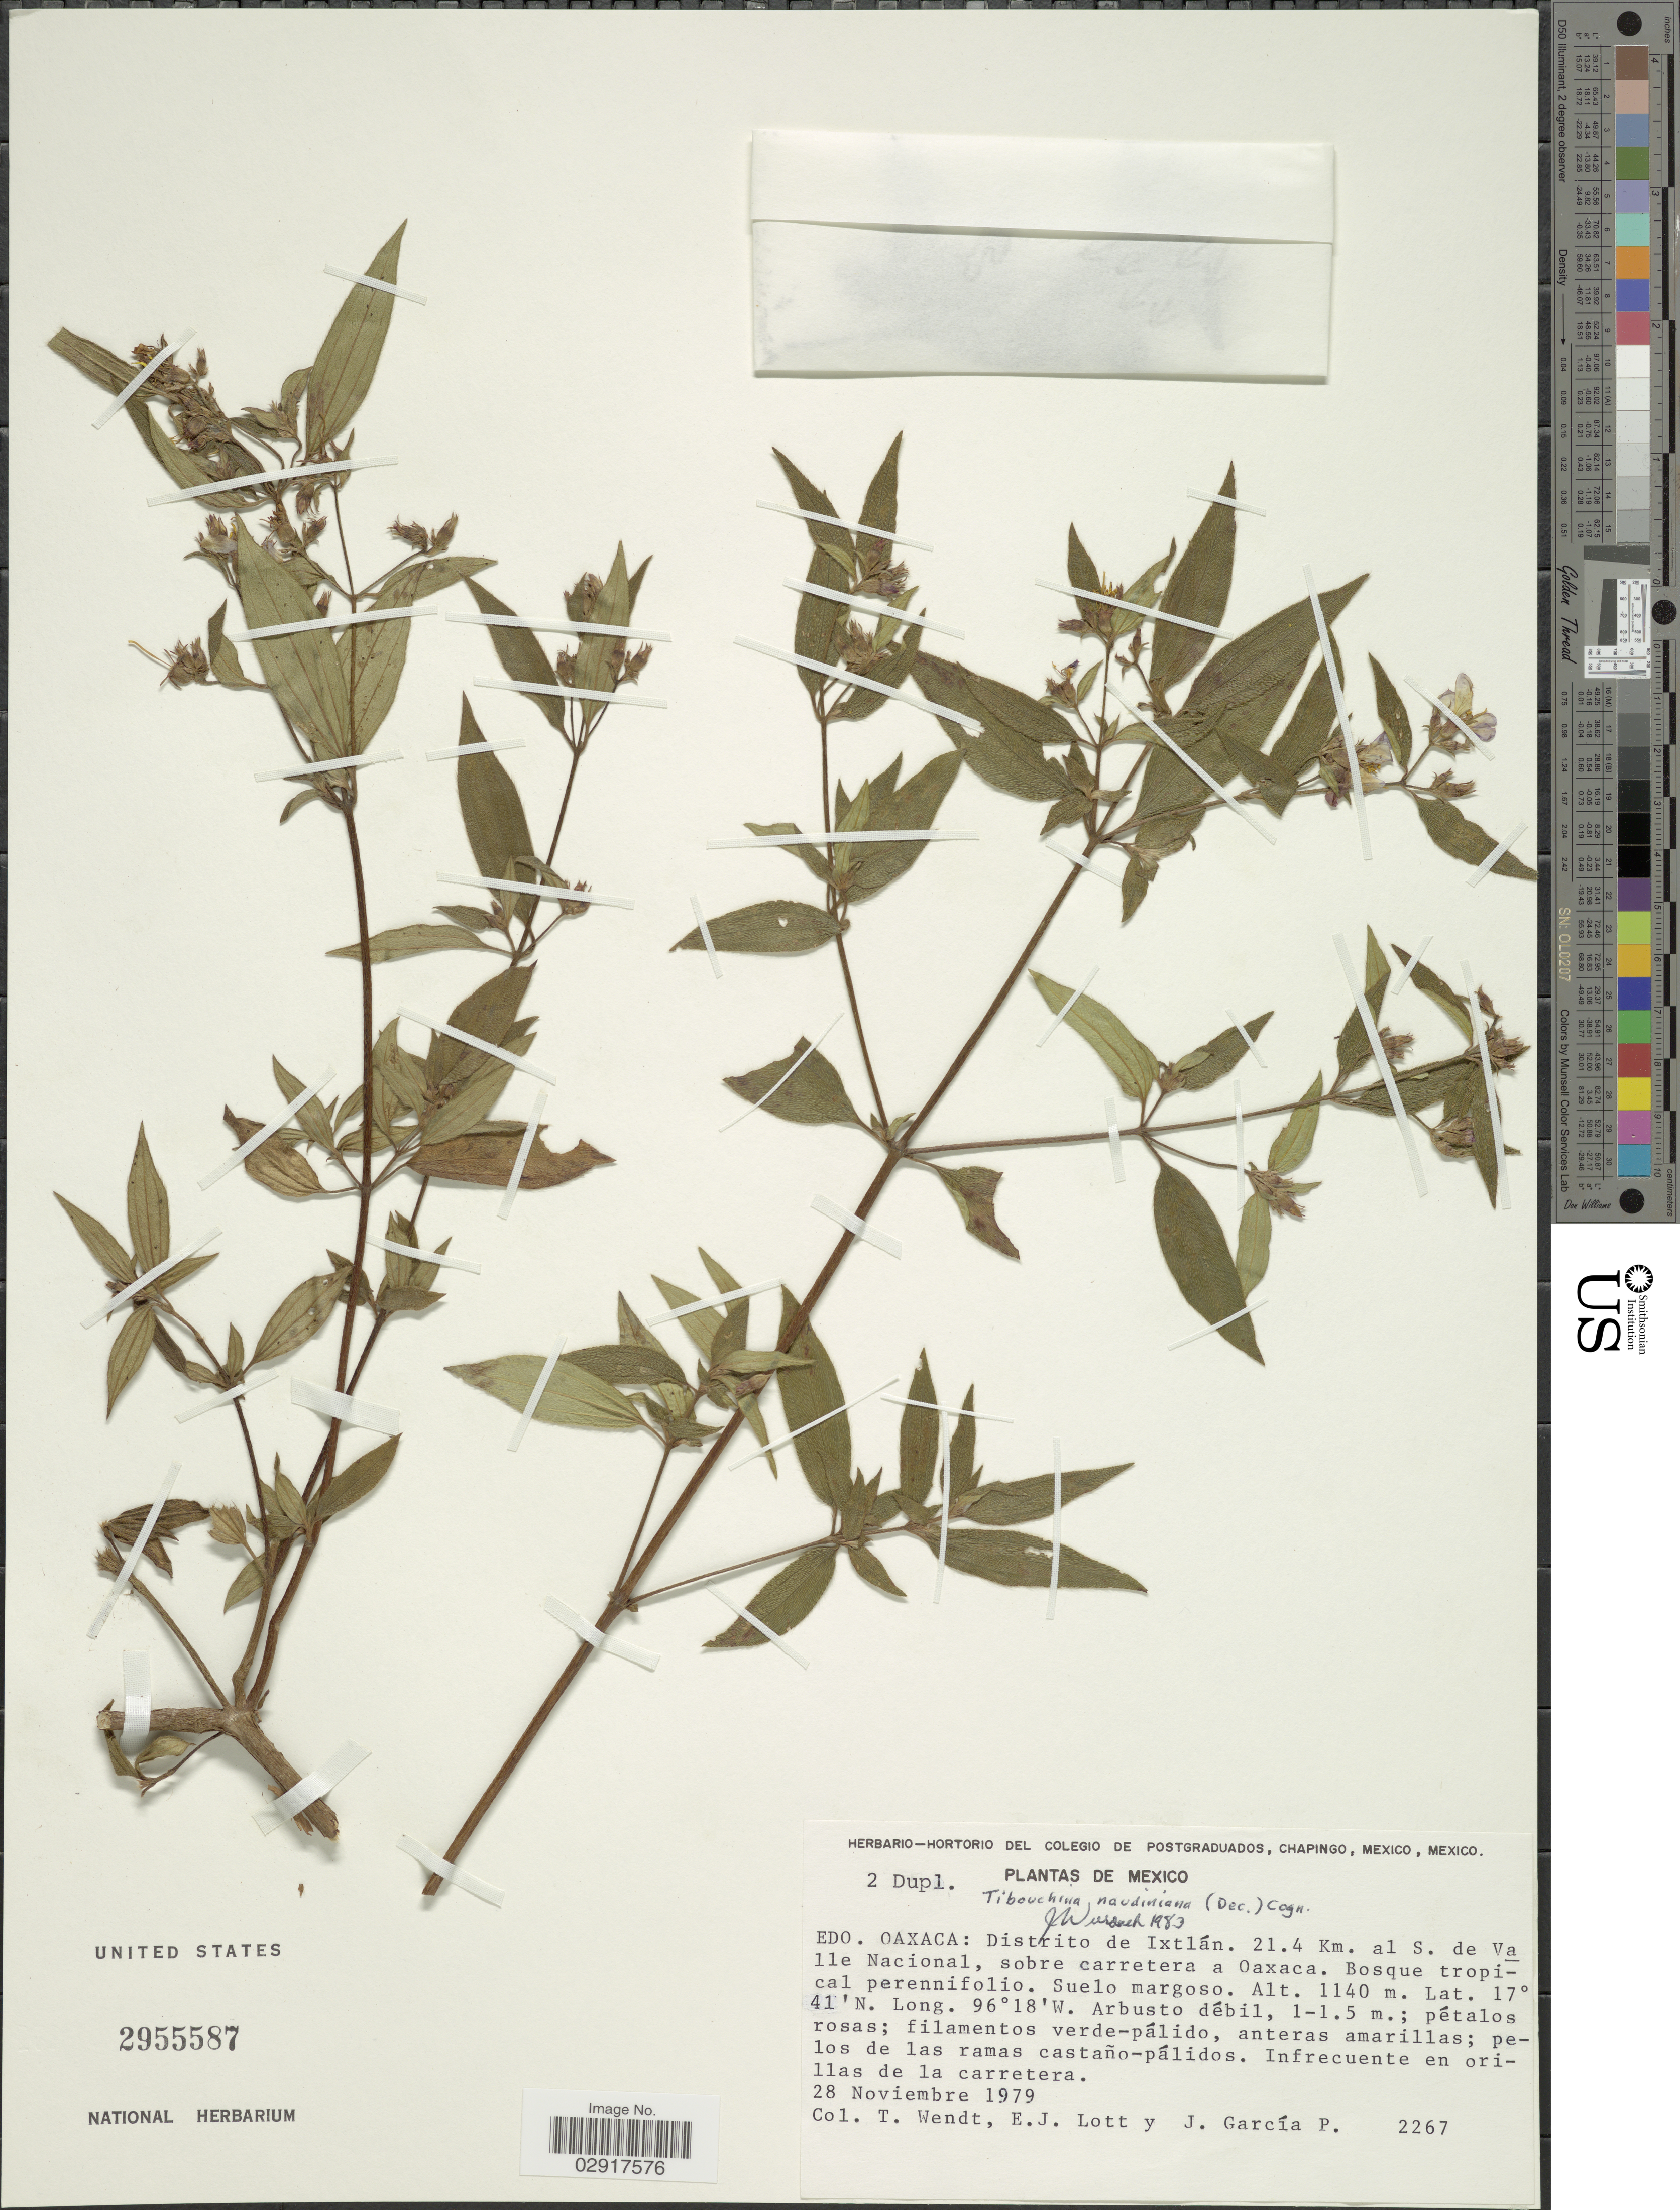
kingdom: Plantae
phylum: Tracheophyta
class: Magnoliopsida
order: Myrtales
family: Melastomataceae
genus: Chaetogastra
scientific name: Chaetogastra naudiniana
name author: Decne.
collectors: T. L. Wendt, E. Lott & J. García-P.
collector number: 2267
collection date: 1979-11-28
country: Mexico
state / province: Oaxaca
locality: Edo. Oaxaca: Distrito de Ixtlán. 21.4 Km. al S. de Valle Nacional, sobre carretera a Oaxaca.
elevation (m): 1140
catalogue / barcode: US 2955587